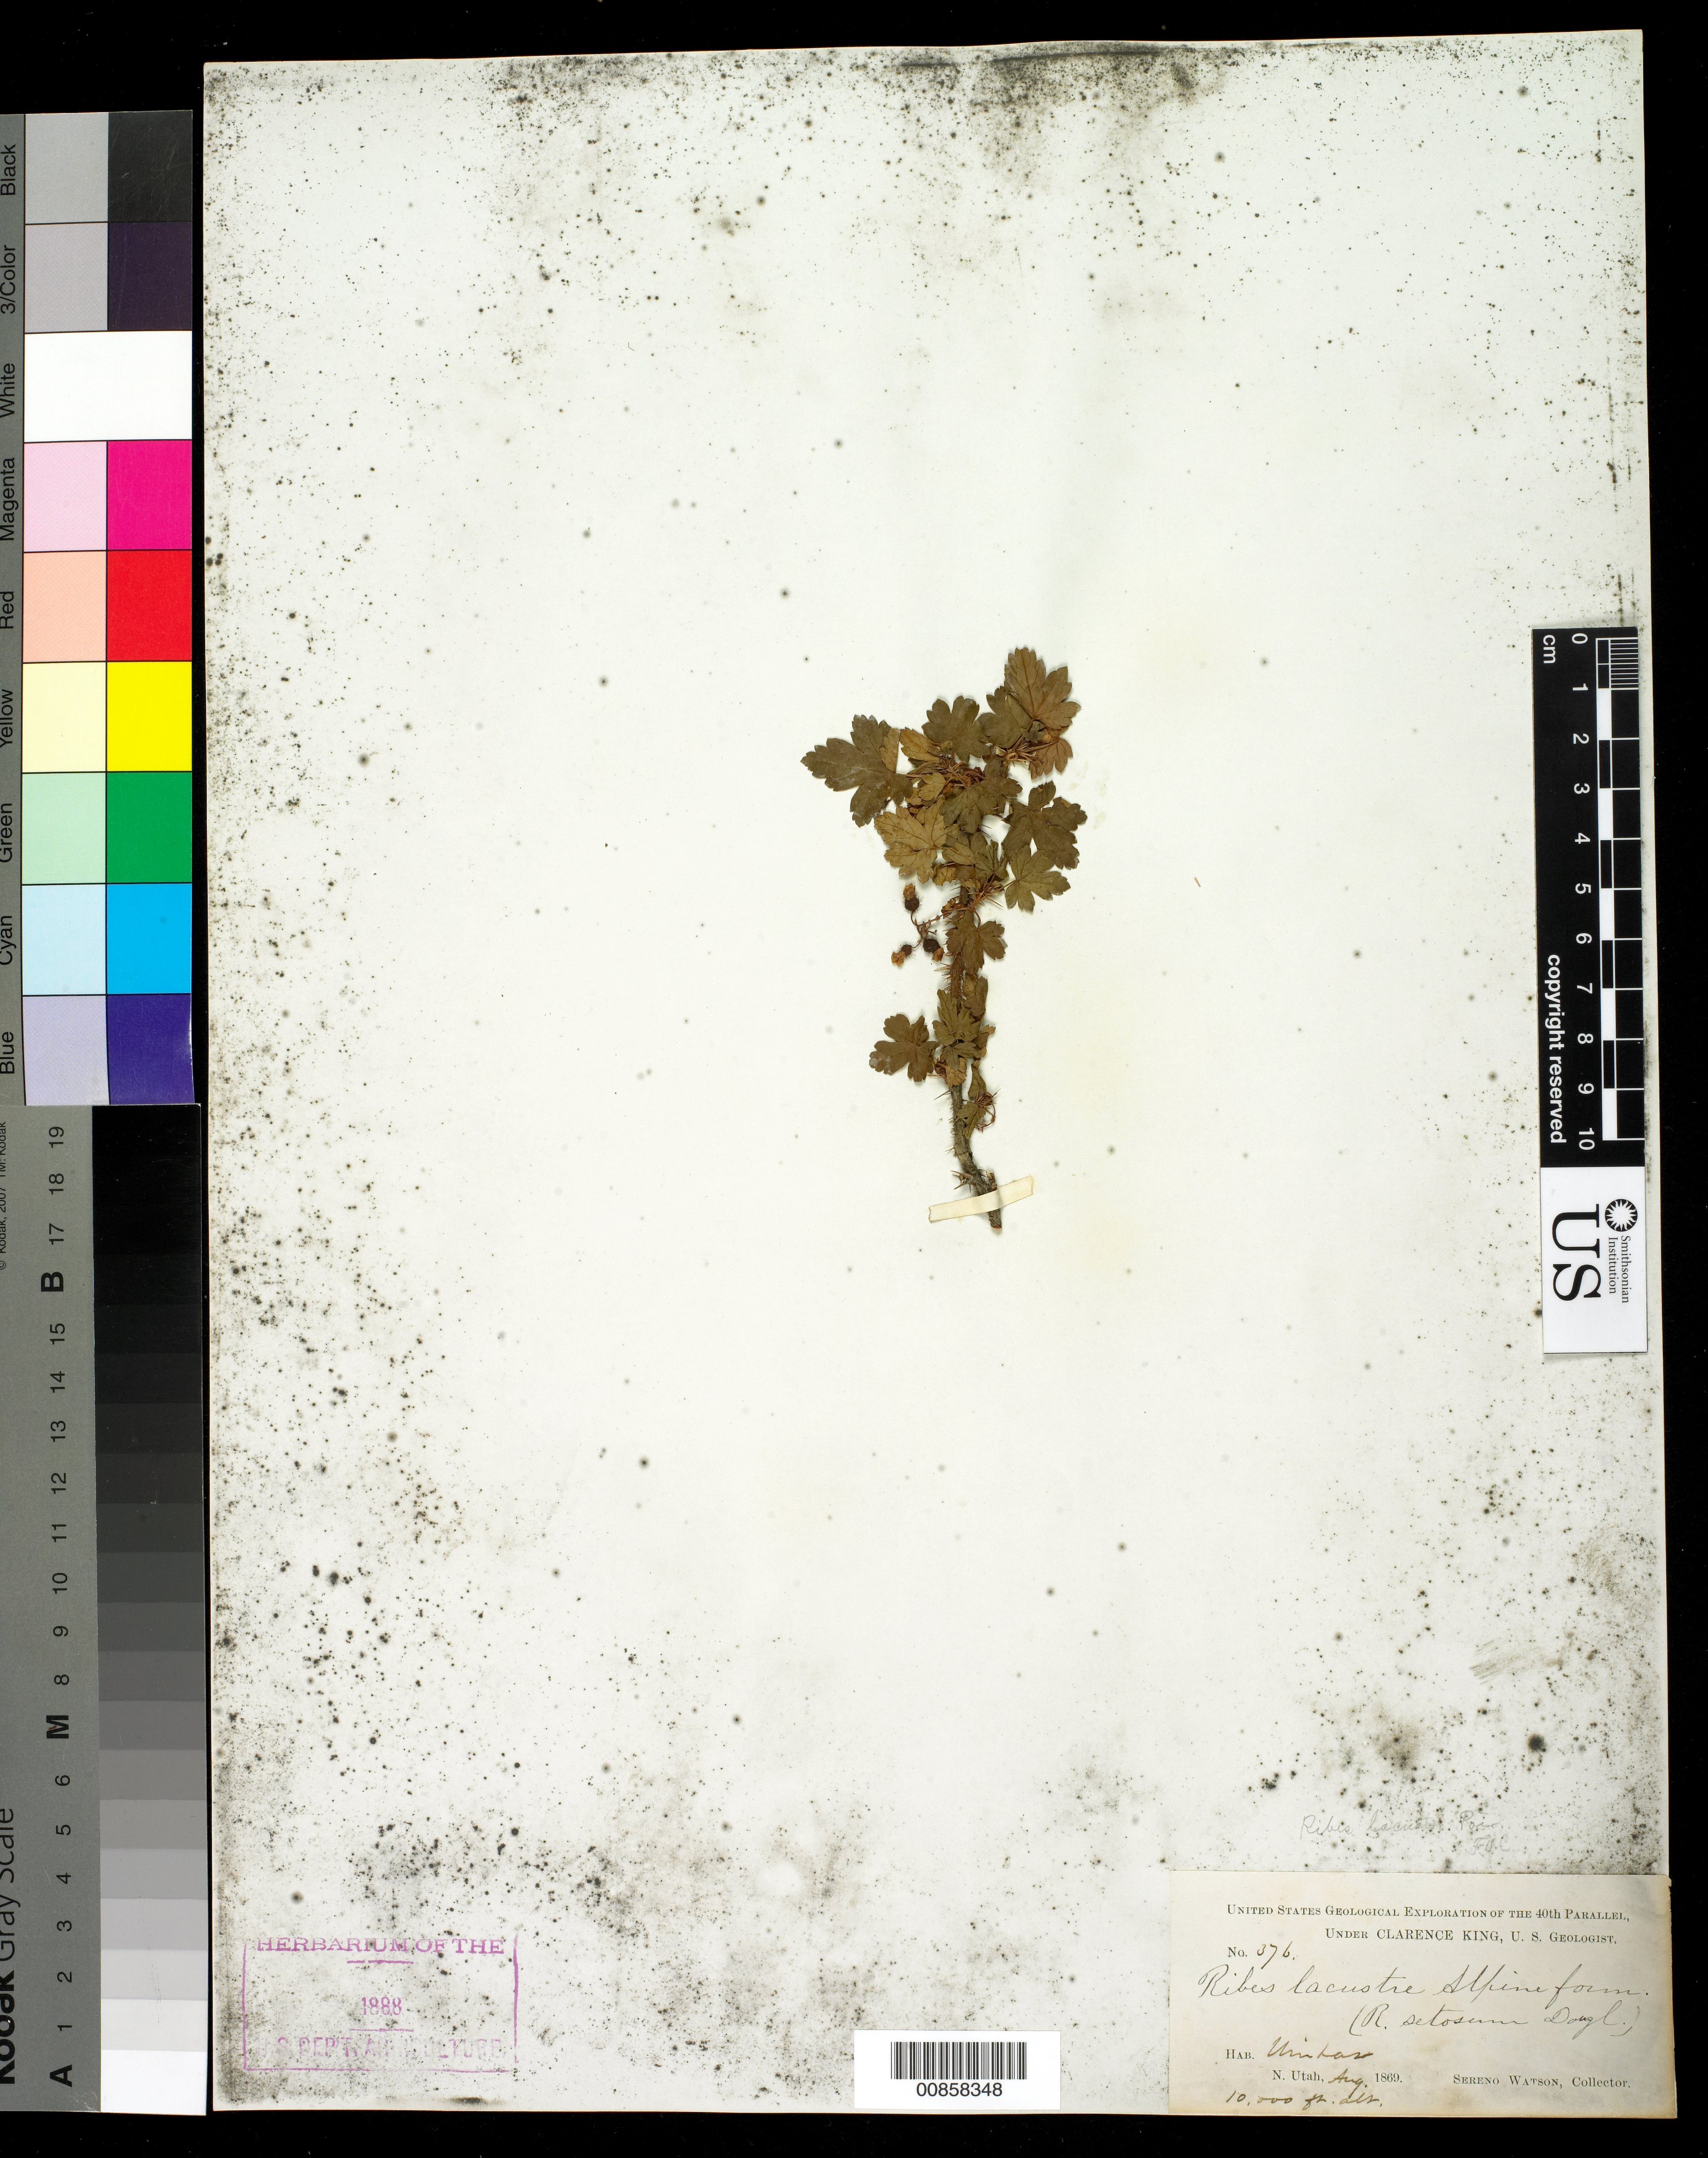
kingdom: Plantae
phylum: Tracheophyta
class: Magnoliopsida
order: Saxifragales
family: Grossulariaceae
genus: Ribes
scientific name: Ribes lacustre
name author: (Pers.) Poir.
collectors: S. Watson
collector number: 376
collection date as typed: Aug 1869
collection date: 1869-08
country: United States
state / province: Utah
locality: Uintas, N. Utah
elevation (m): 3048